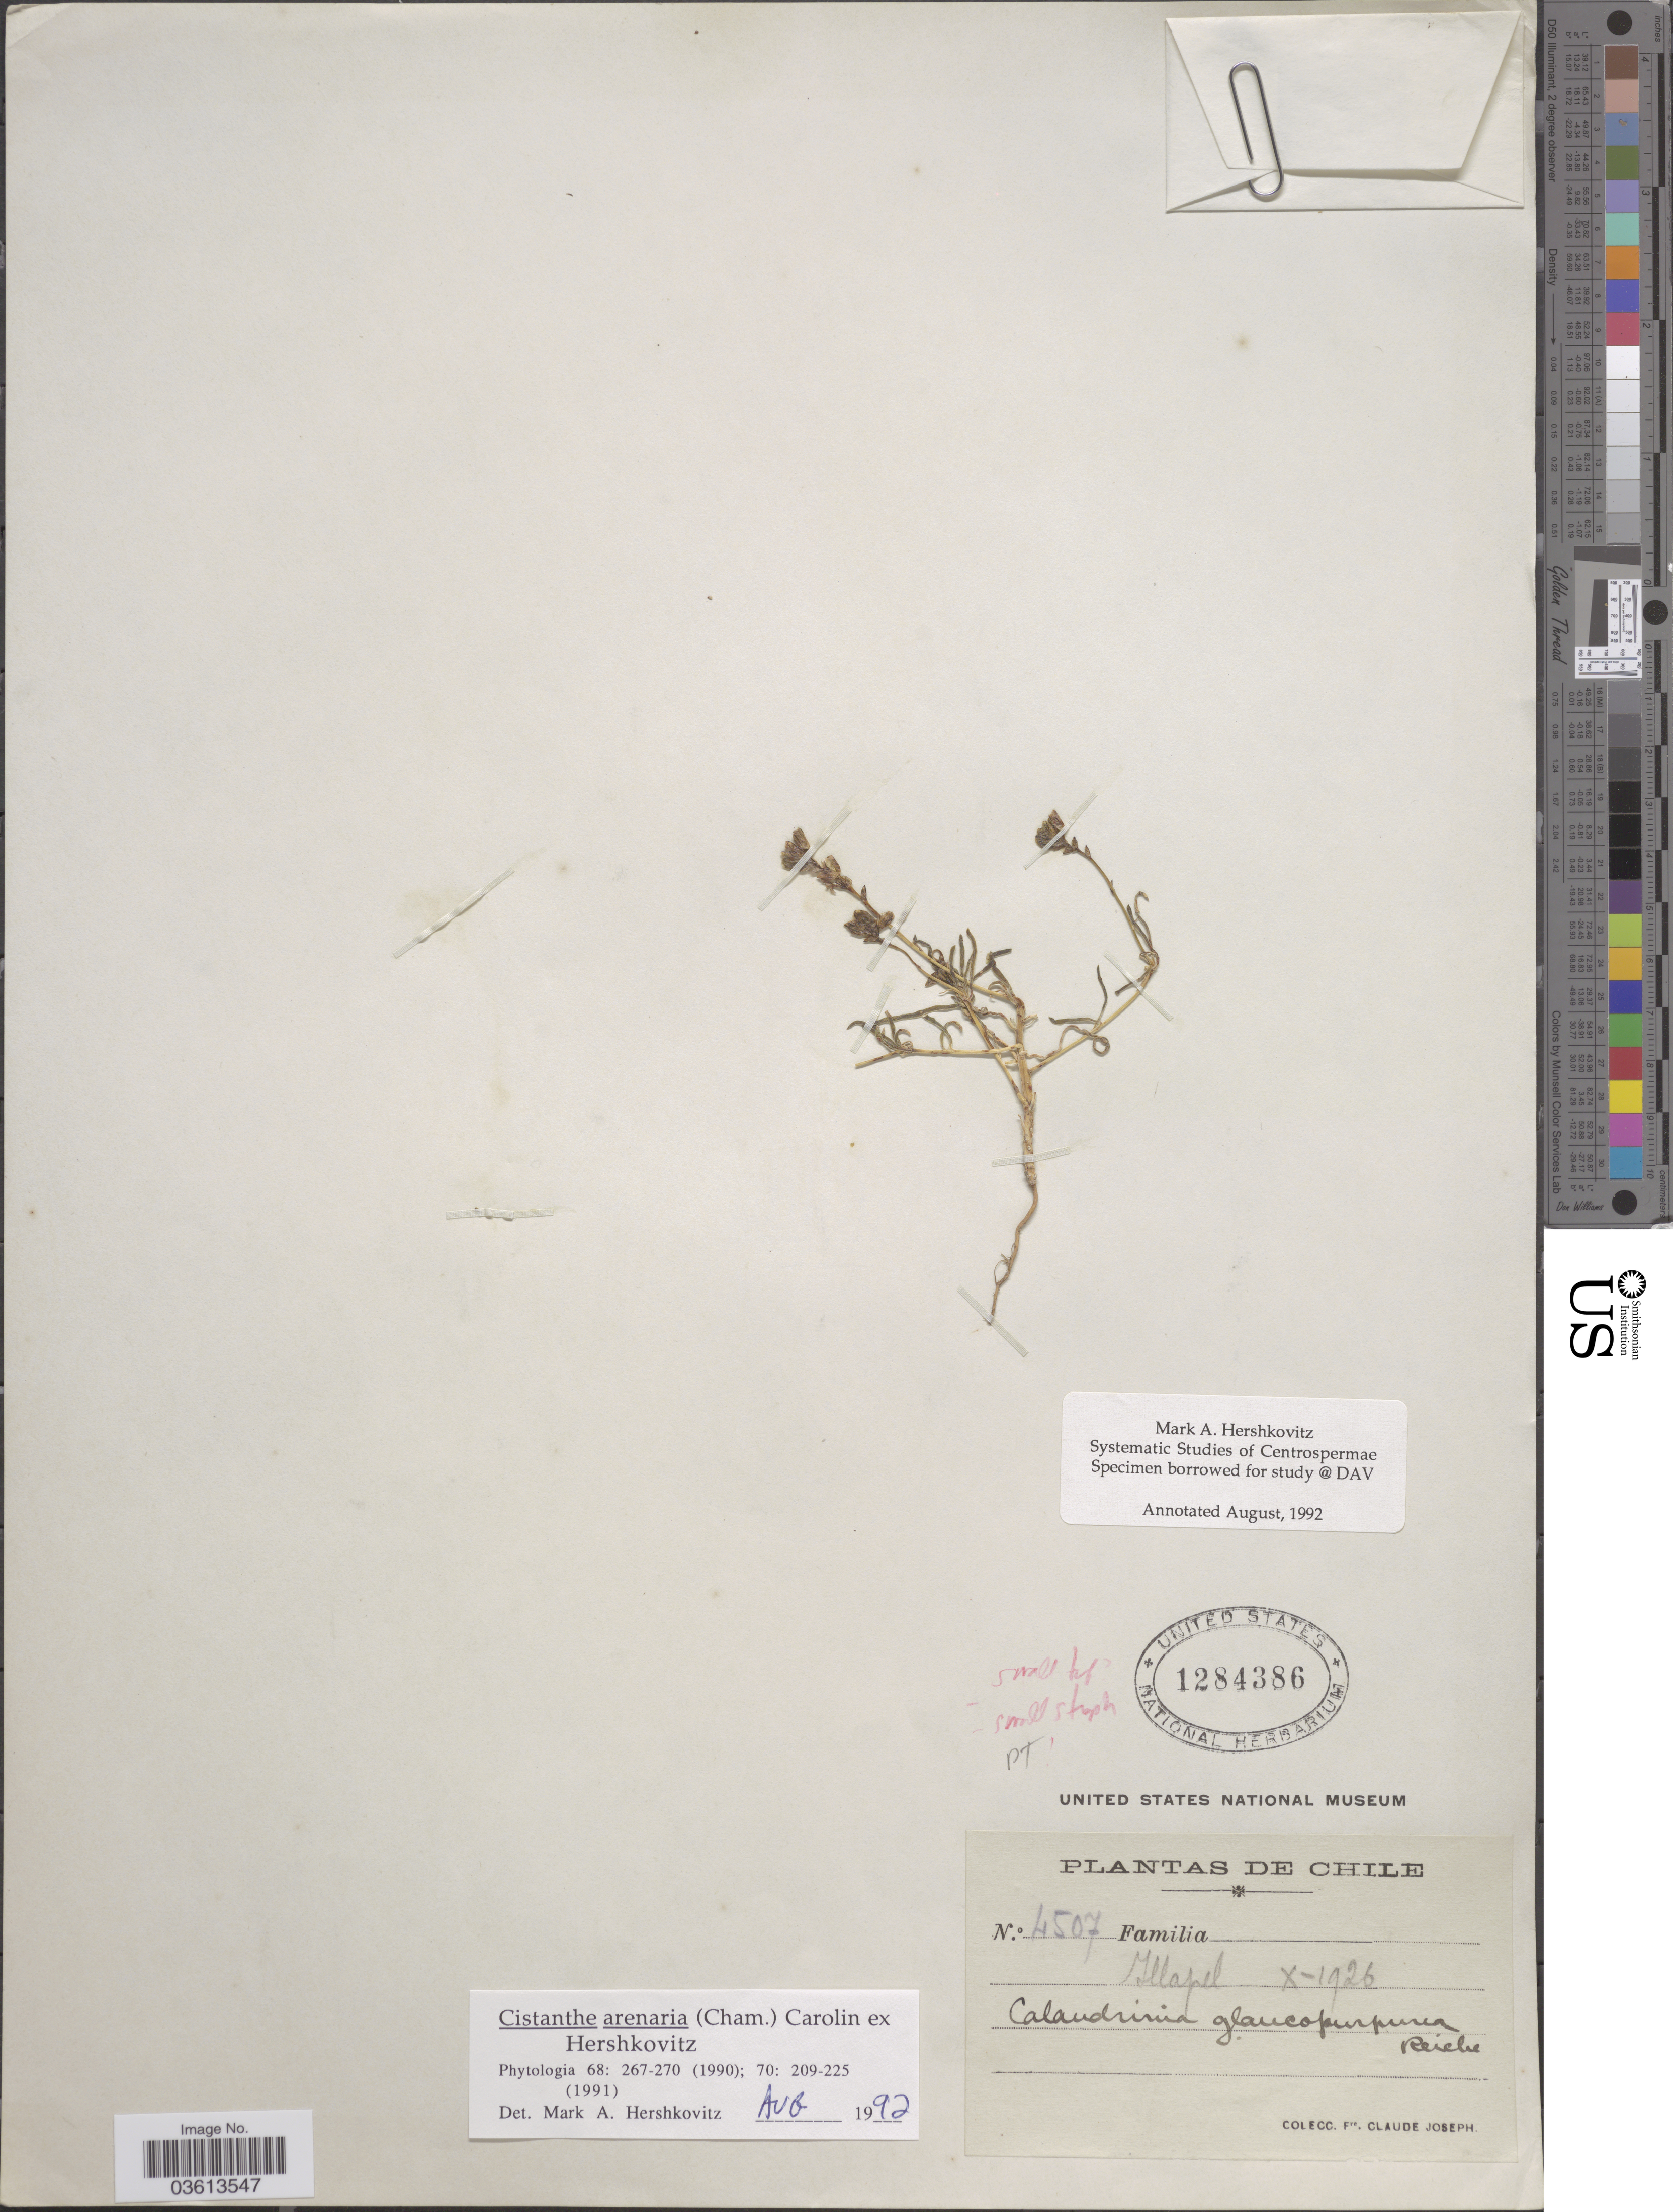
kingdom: Plantae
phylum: Tracheophyta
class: Magnoliopsida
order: Caryophyllales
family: Montiaceae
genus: Cistanthe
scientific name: Cistanthe arenaria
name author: (Cham.) Carolin ex Hershk.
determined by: Hershkovitz, M. A.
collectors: Bro. Claude-Joseph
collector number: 4507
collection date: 1926-10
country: Chile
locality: Illapel.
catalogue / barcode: US 1284386